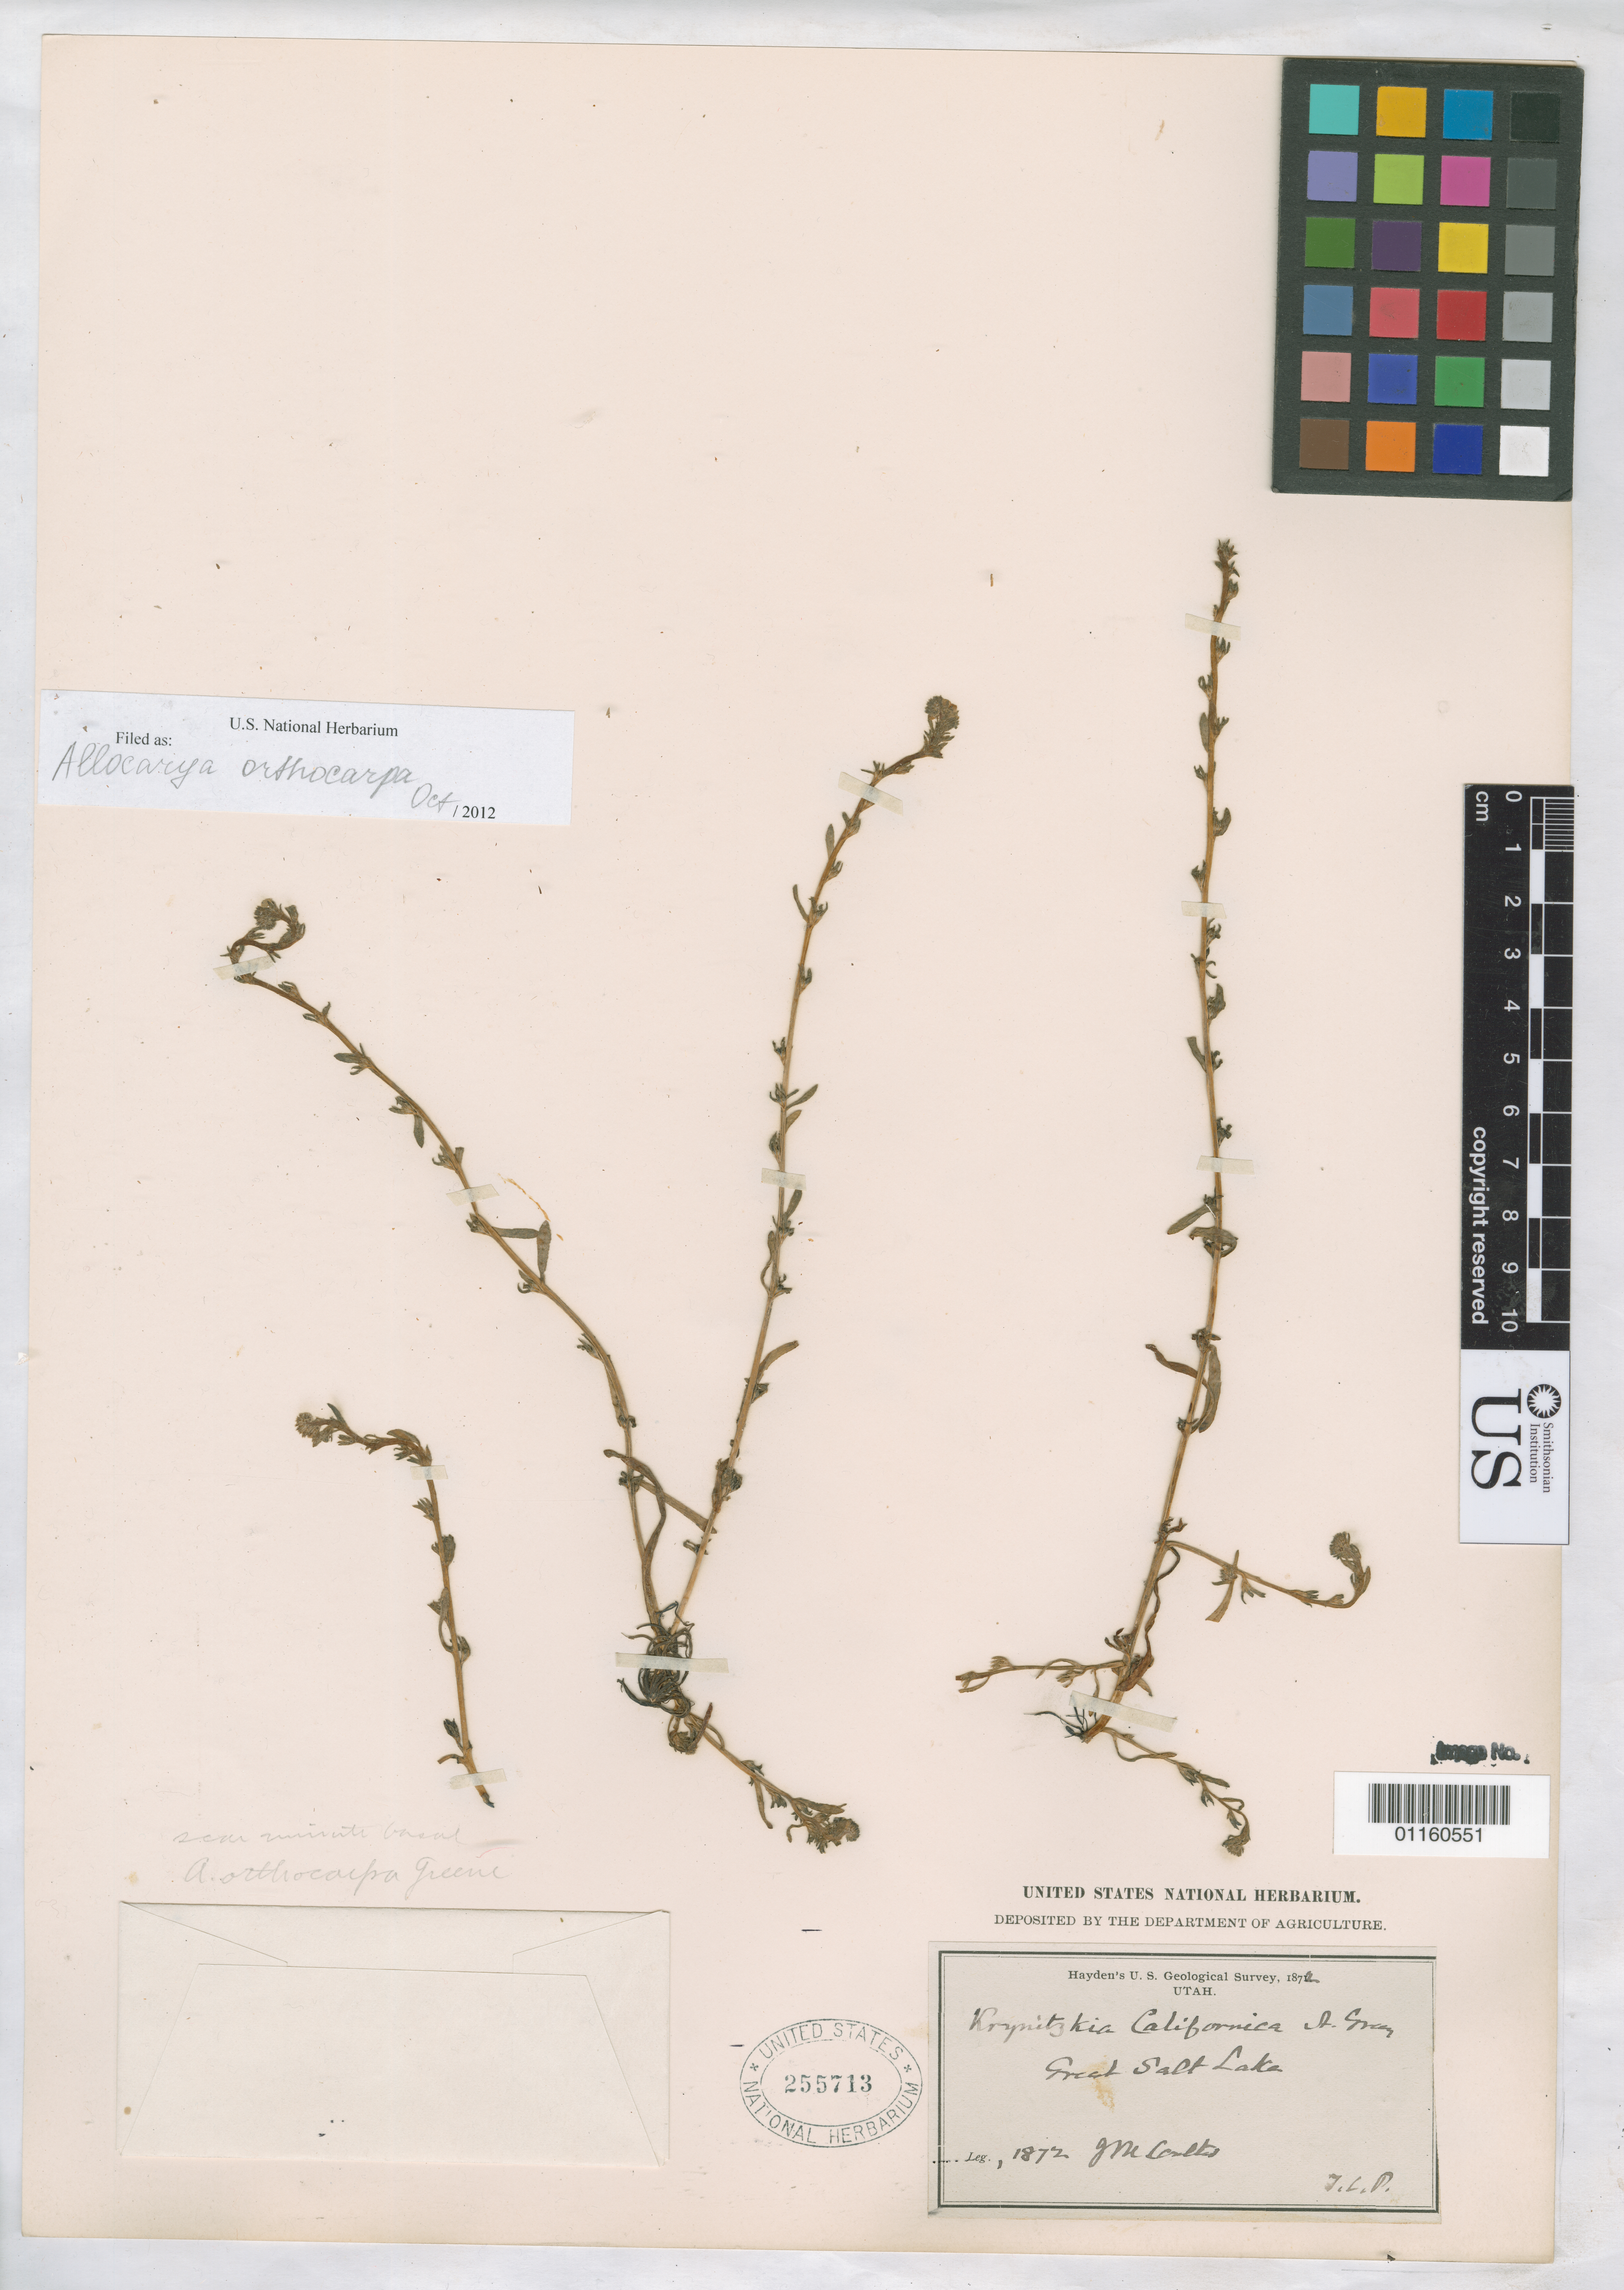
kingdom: Plantae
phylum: Tracheophyta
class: Magnoliopsida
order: Boraginales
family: Boraginaceae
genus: Allocarya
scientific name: Allocarya orthocarpa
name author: Greene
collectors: J. M. Coulter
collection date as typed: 1872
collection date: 1872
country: United States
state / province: Utah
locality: Great Salt Lake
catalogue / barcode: US 255713